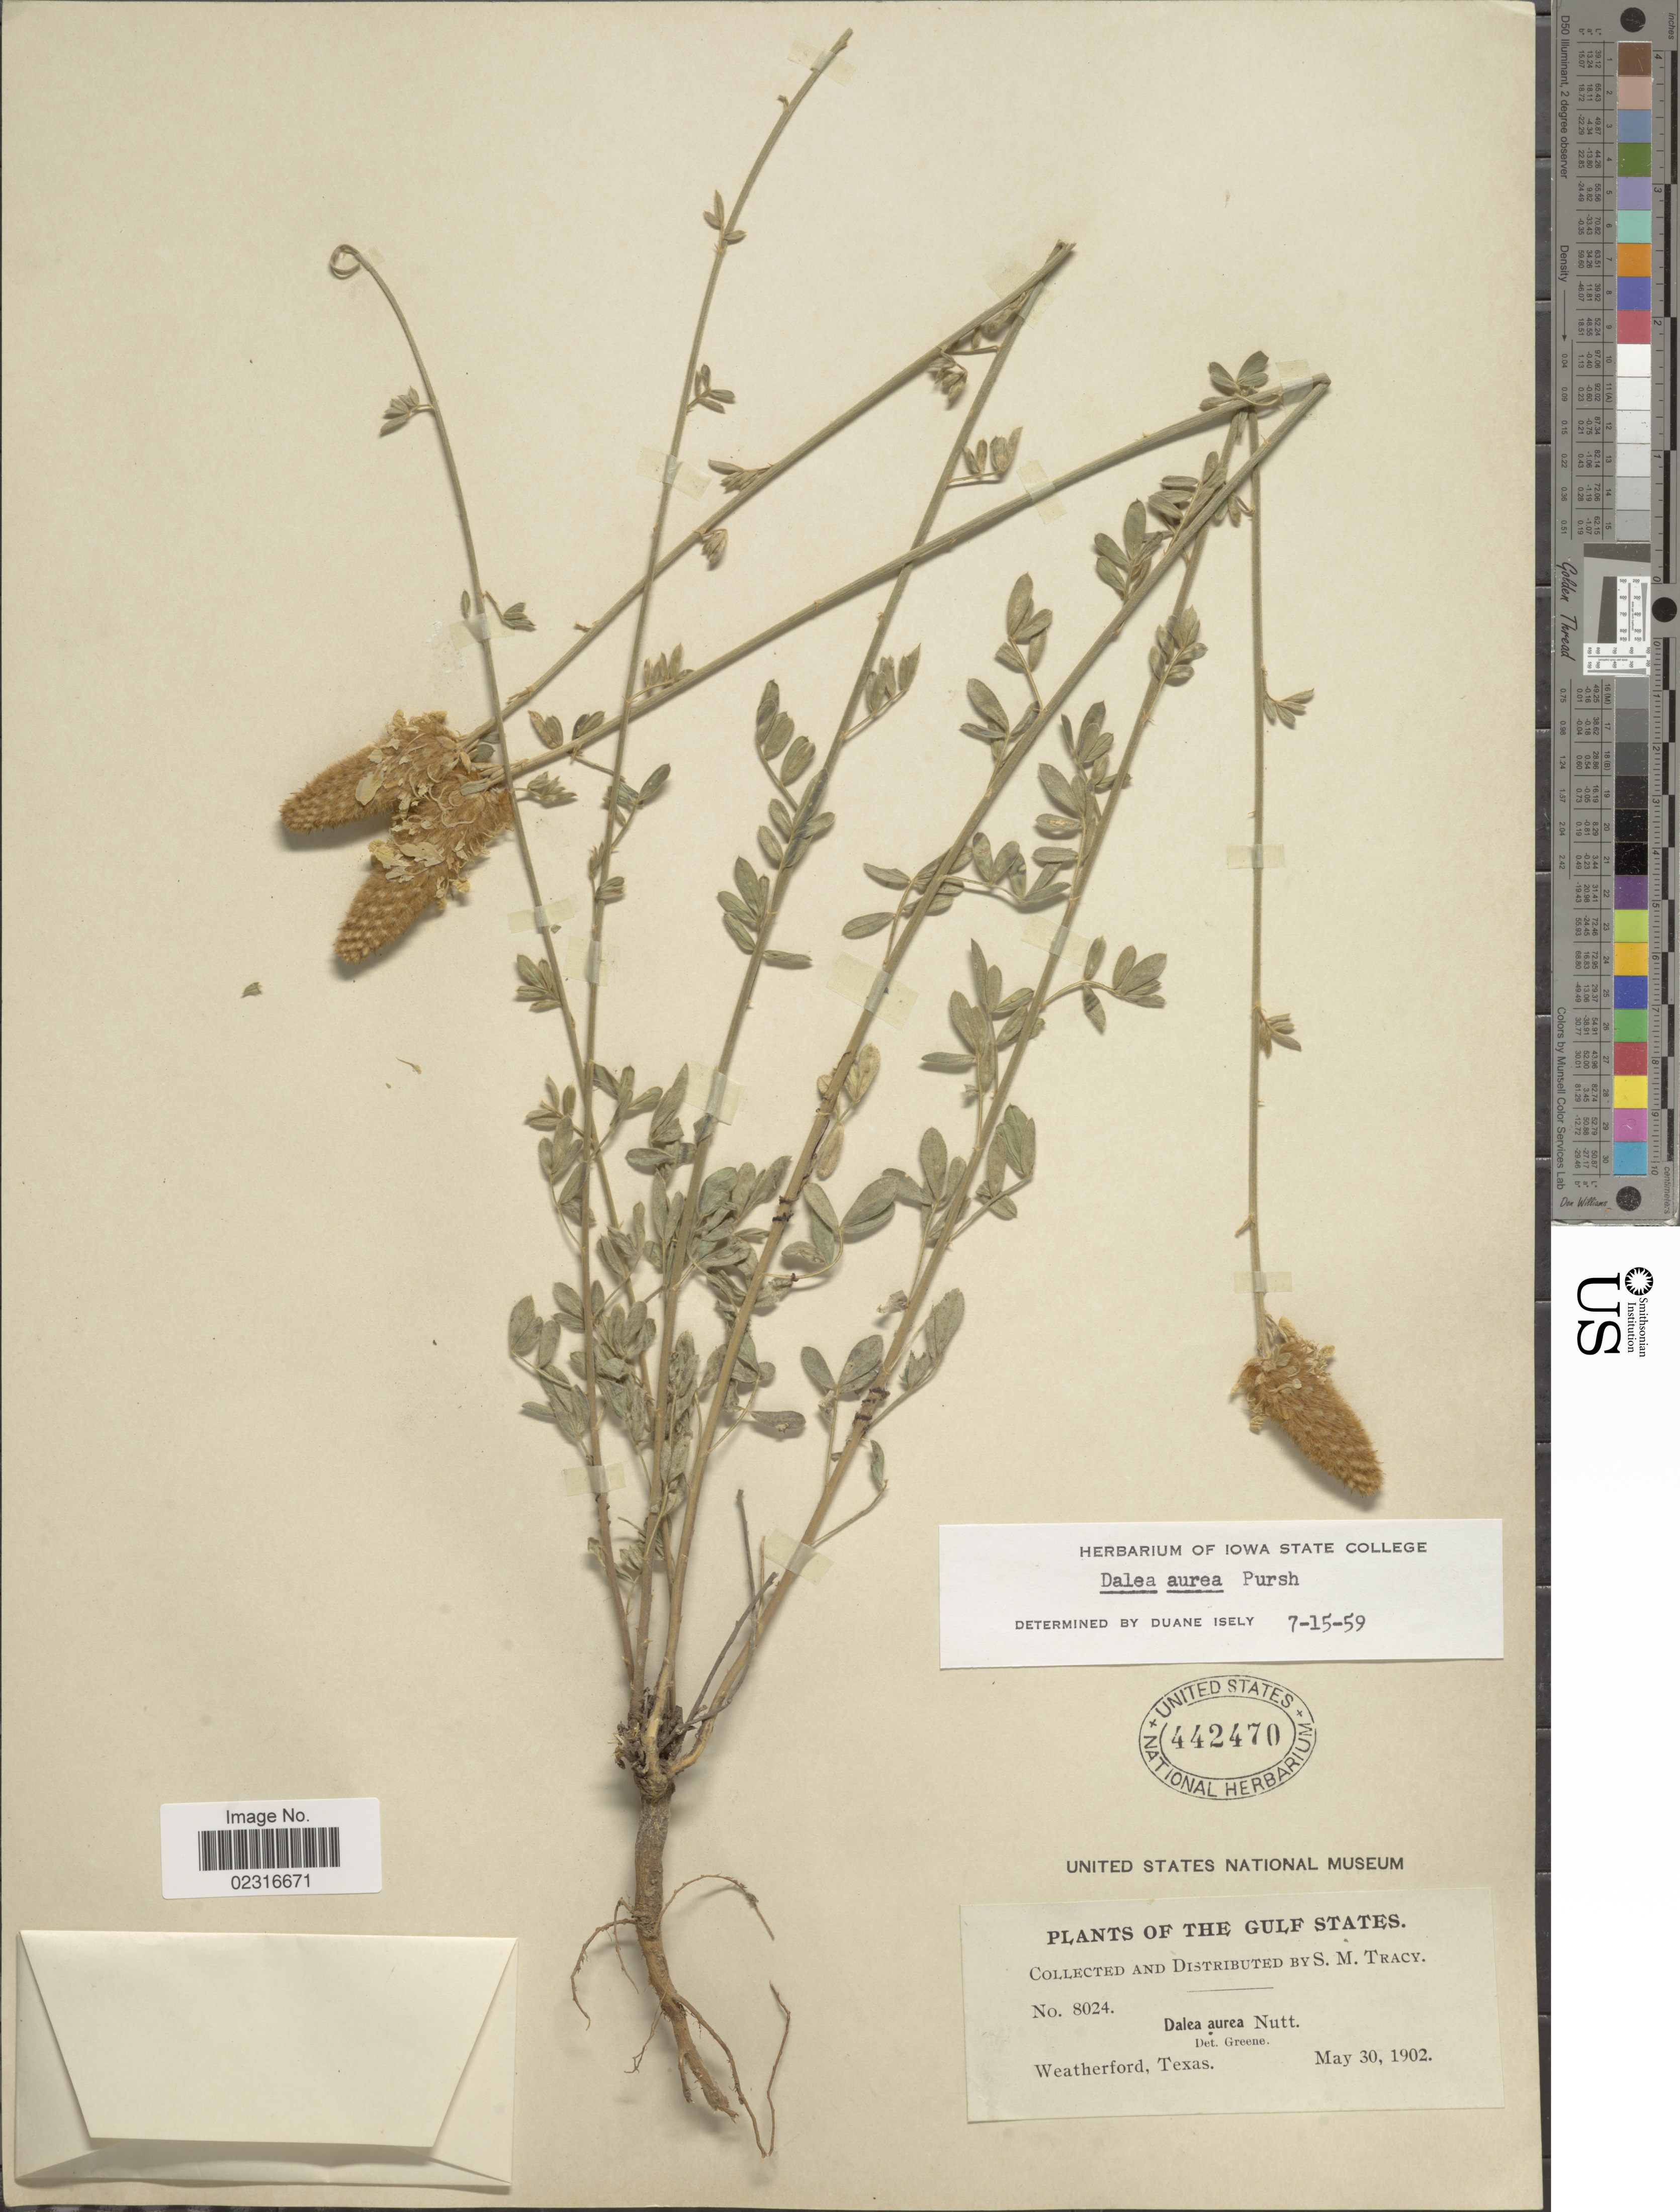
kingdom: Plantae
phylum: Tracheophyta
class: Magnoliopsida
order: Fabales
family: Fabaceae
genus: Dalea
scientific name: Dalea aurea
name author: Nutt. ex Pursh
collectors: S. M. Tracy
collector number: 8024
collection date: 1902-05-30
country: United States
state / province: Texas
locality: Gulf States. Weatherford.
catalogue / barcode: US 442470